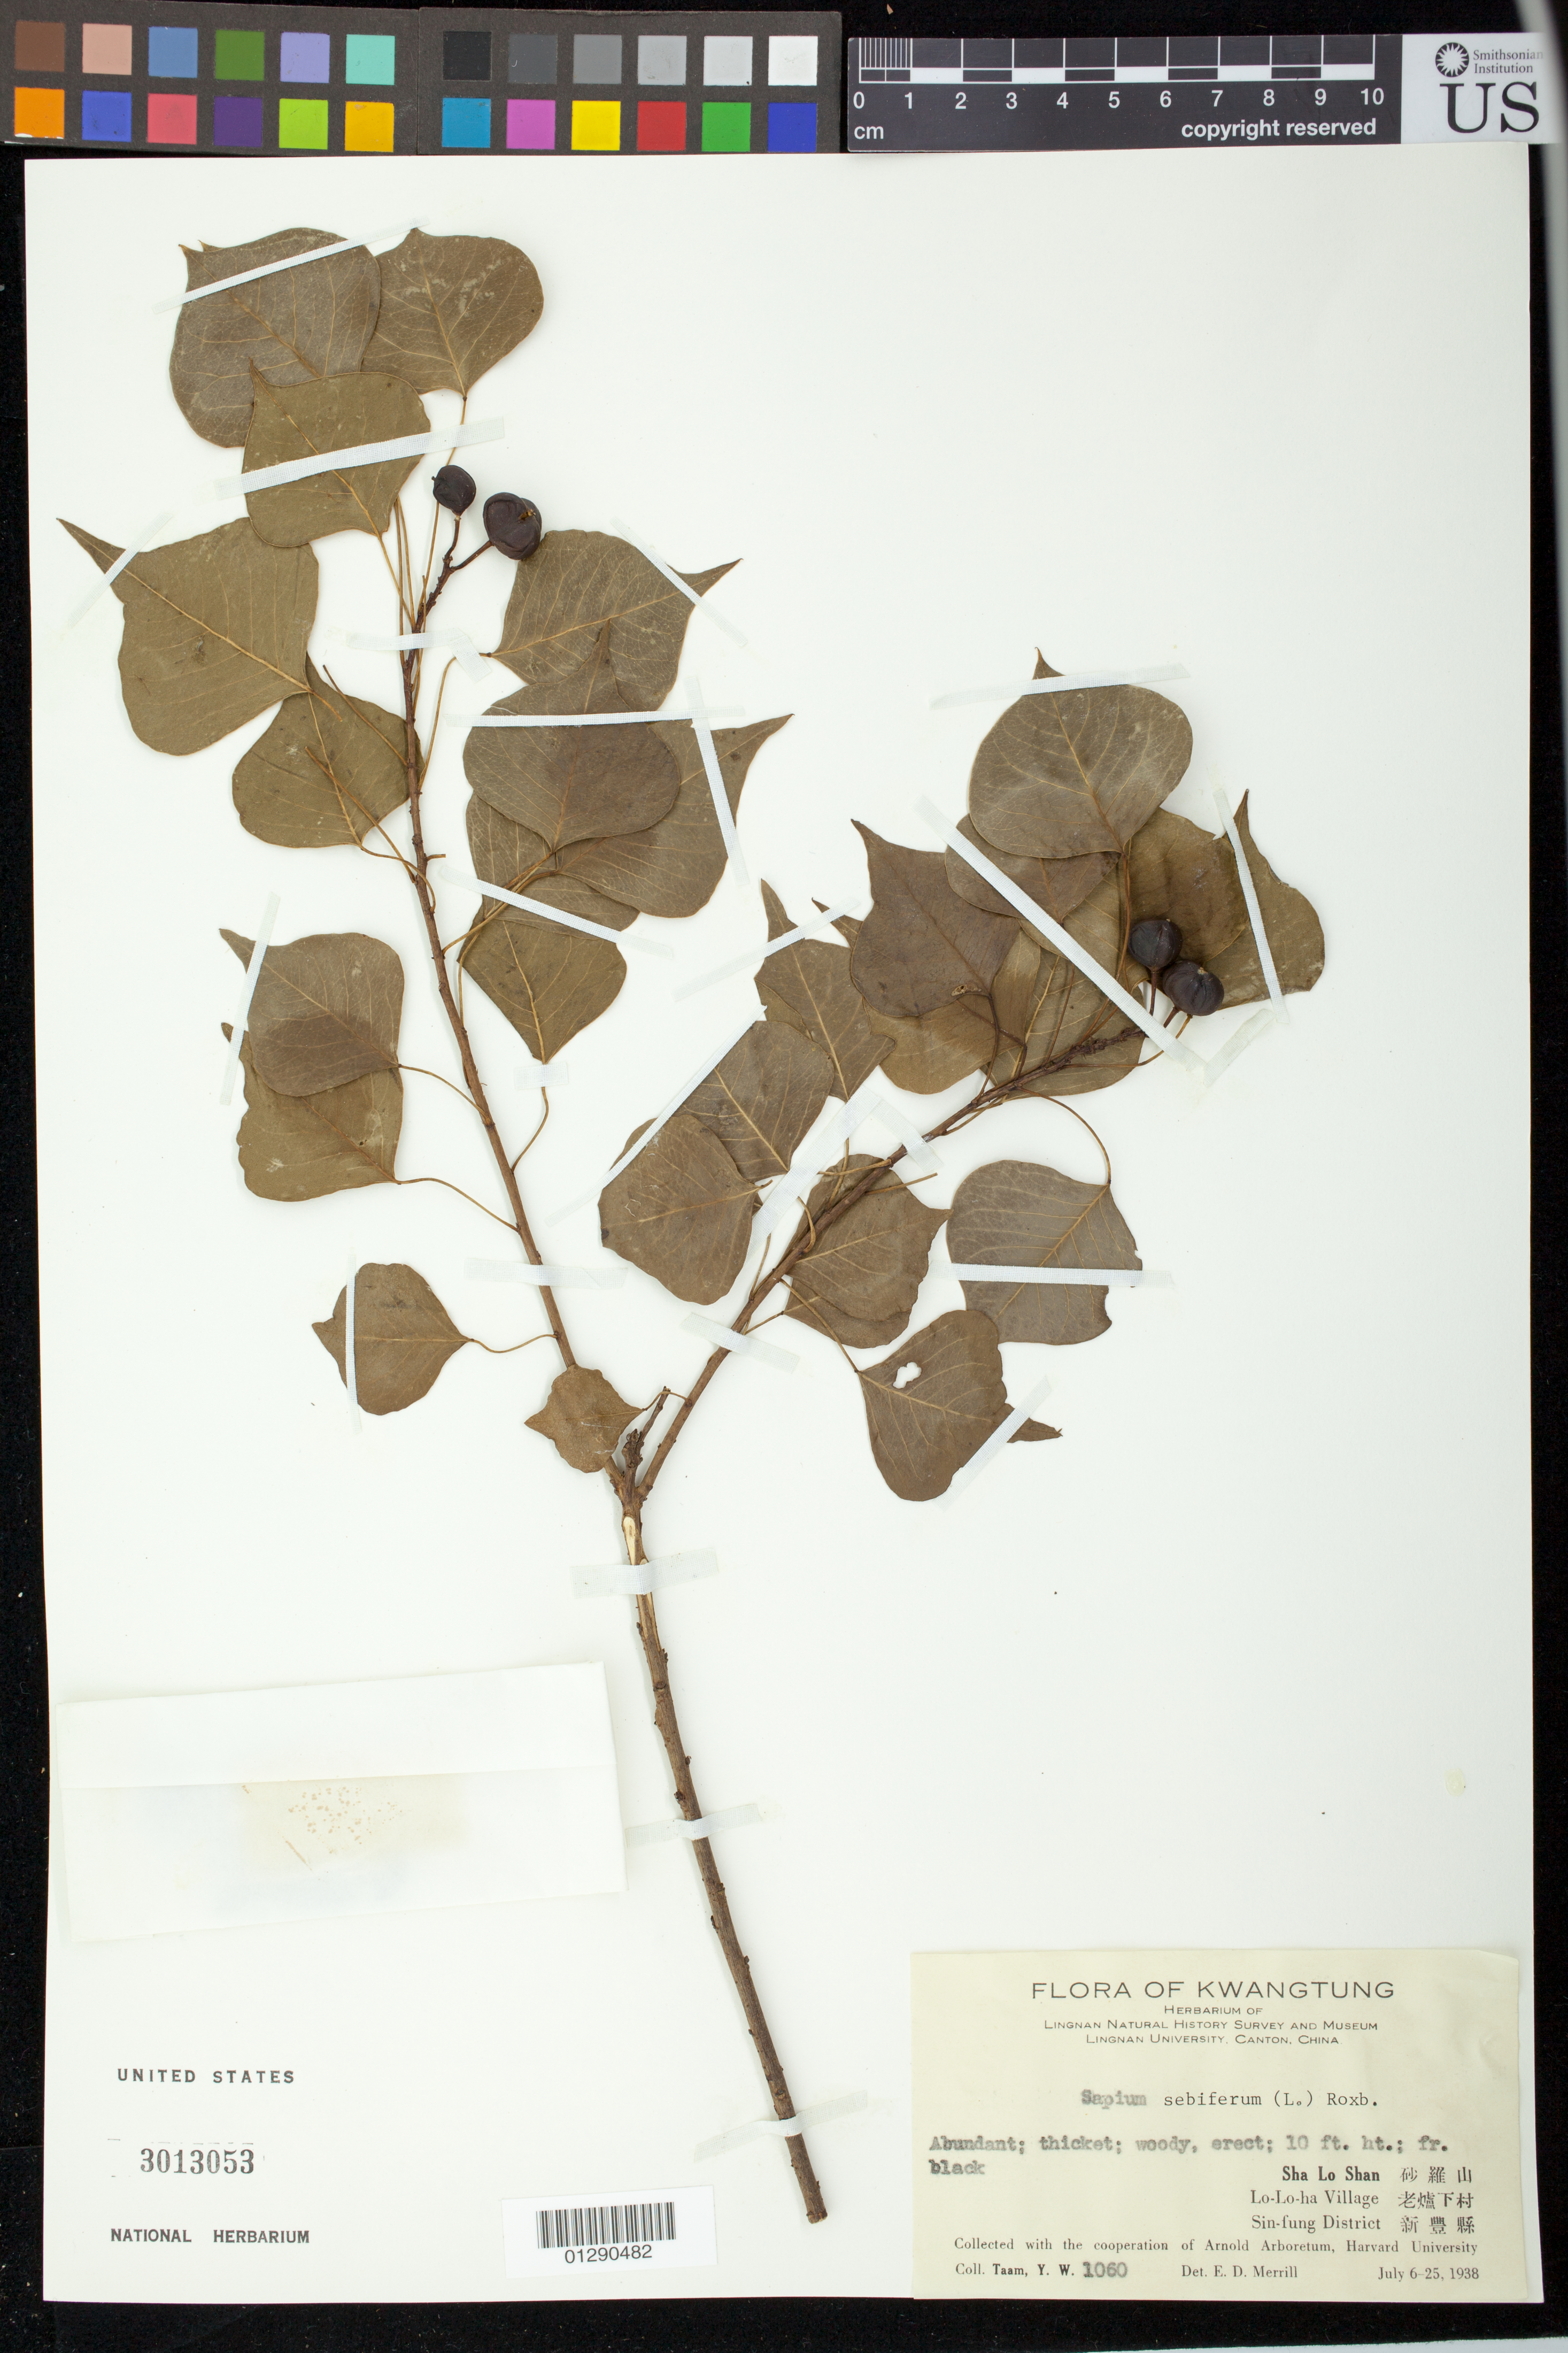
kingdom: Plantae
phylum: Tracheophyta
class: Magnoliopsida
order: Malpighiales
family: Euphorbiaceae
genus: Sapium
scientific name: Sapium sebiferum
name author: (L.) Roxb.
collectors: Y. W. Taam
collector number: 1060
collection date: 1938-07-06/1938-07-25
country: China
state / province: Guangdong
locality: Sha Lo Shan, Lo-Lo-ha, Sin-fung District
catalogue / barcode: US 3013053